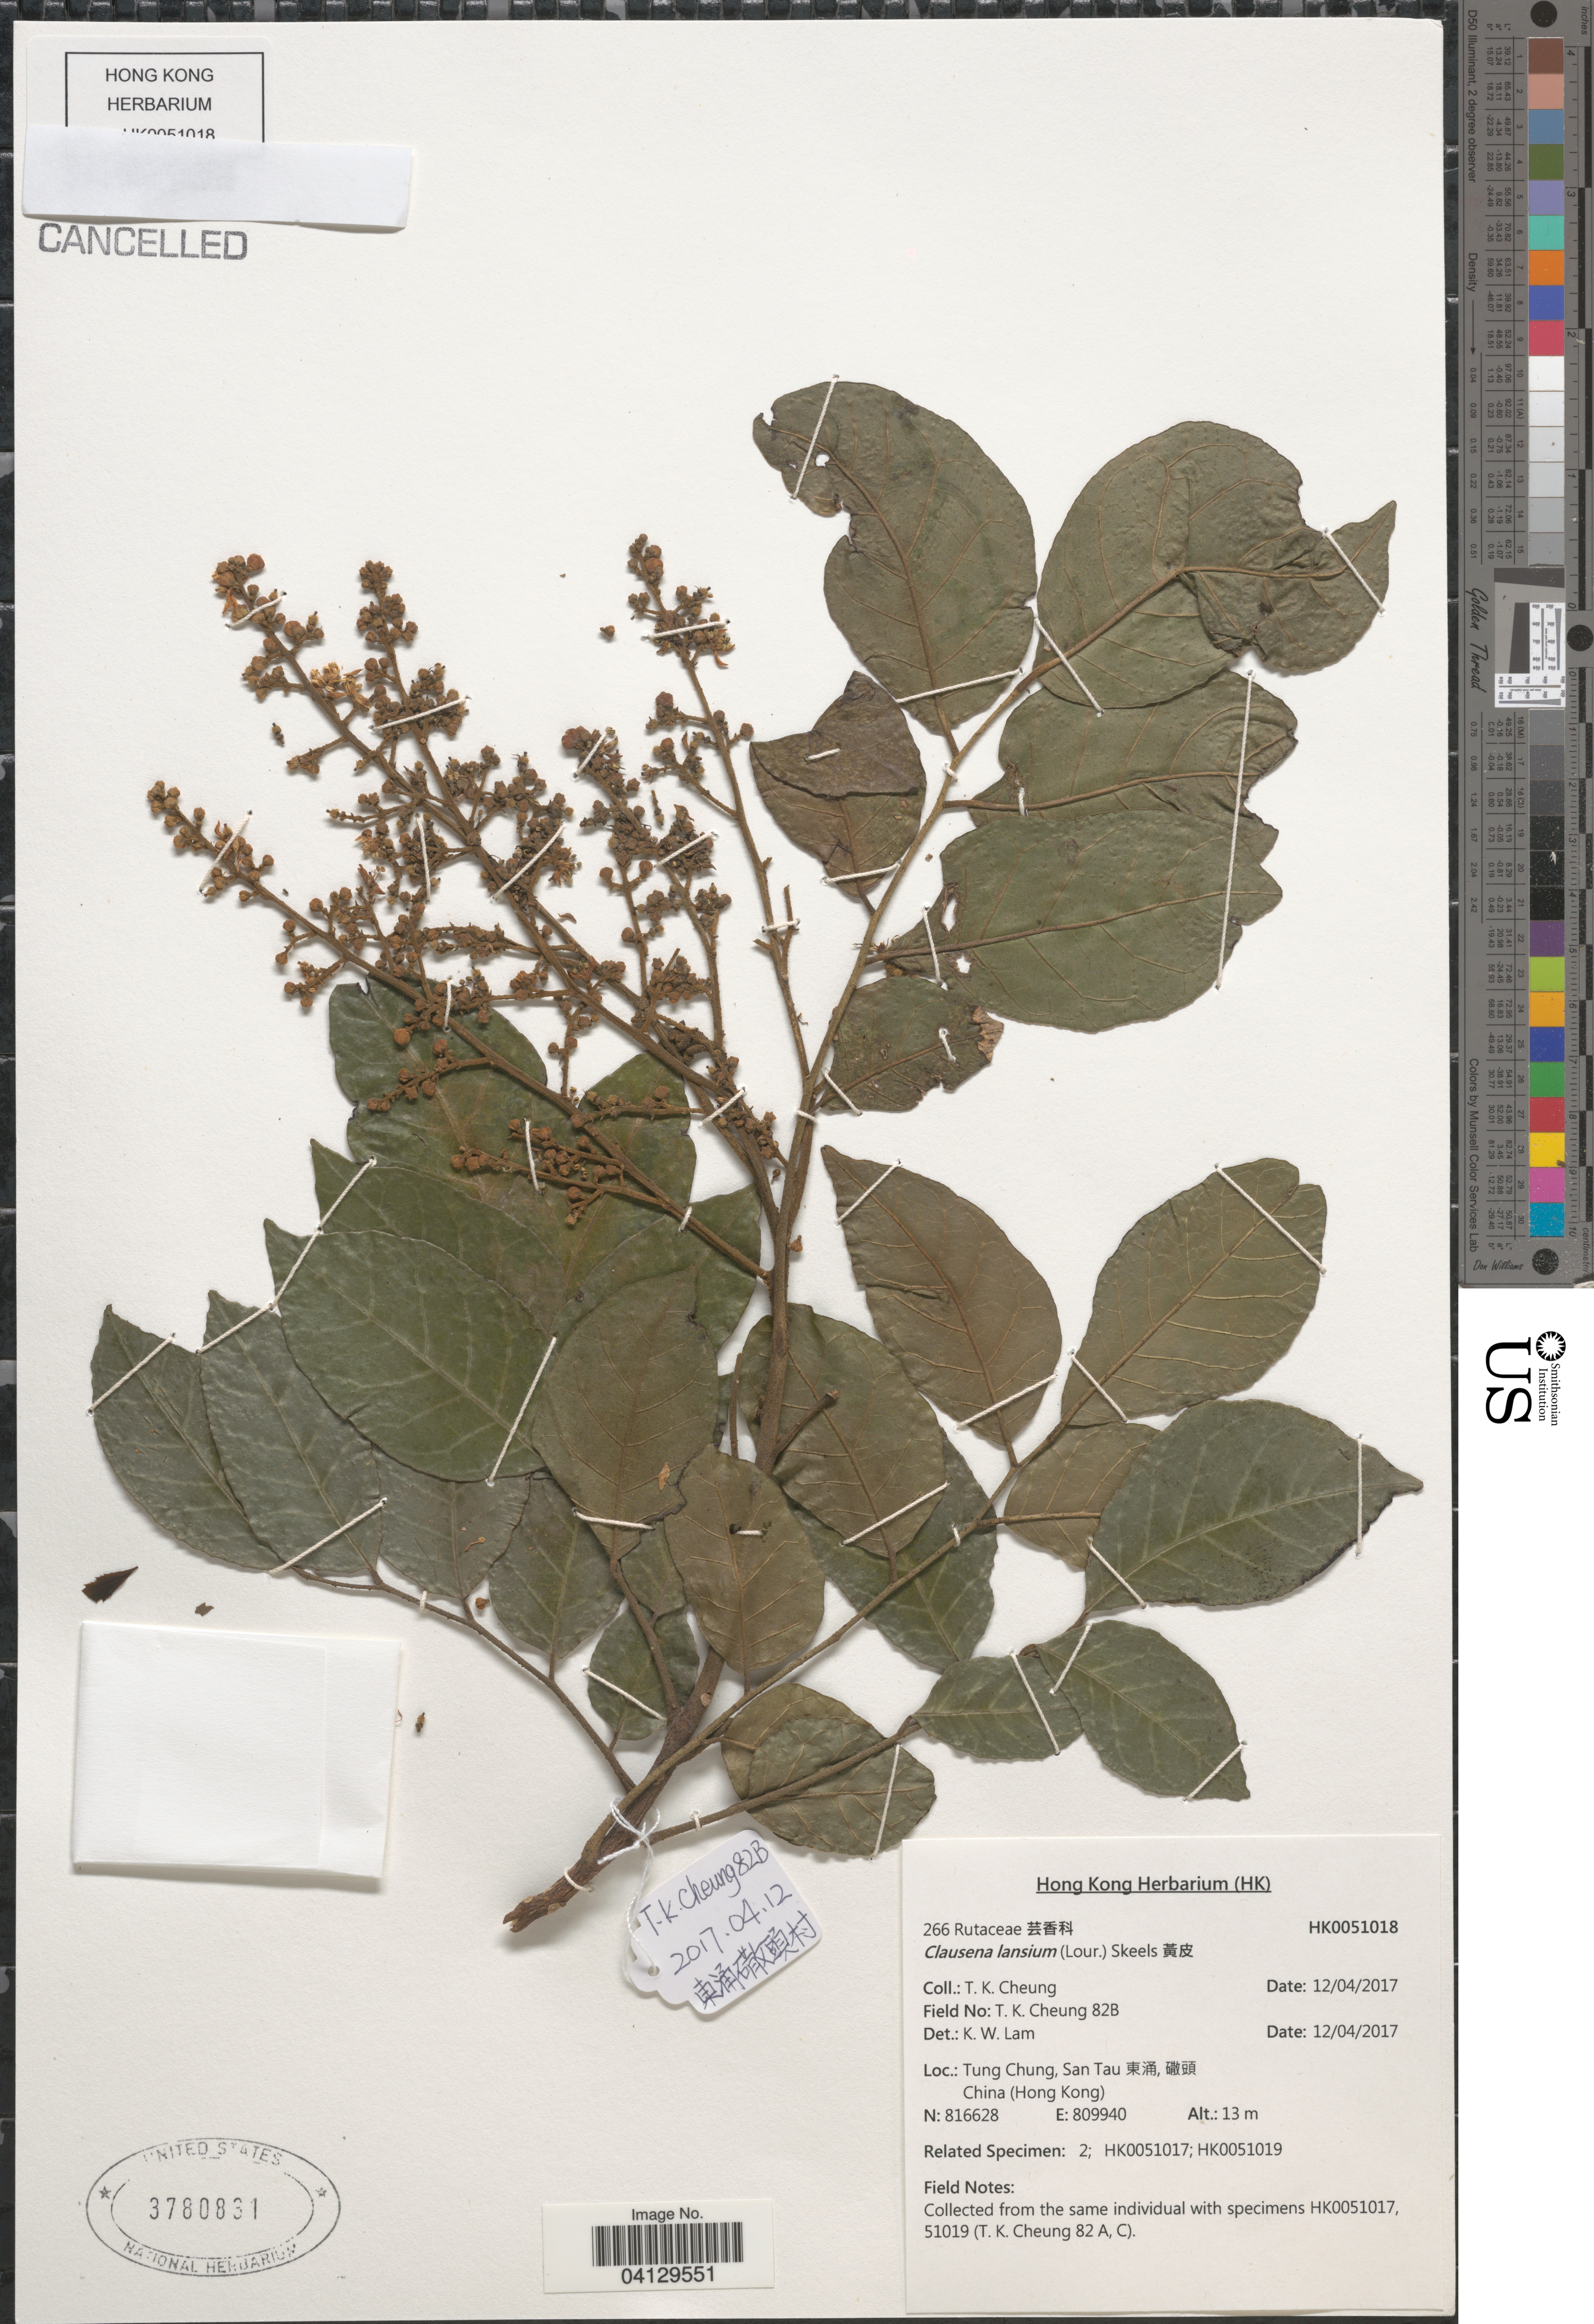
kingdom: Plantae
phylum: Tracheophyta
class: Magnoliopsida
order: Sapindales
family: Rutaceae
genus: Clausena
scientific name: Clausena lansium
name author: (Lour.) Skeels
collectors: T. Cheung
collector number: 82B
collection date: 2017-04-12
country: China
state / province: Hong Kong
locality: Tung Chung, San Tau X.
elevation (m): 13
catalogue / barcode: US 3780831